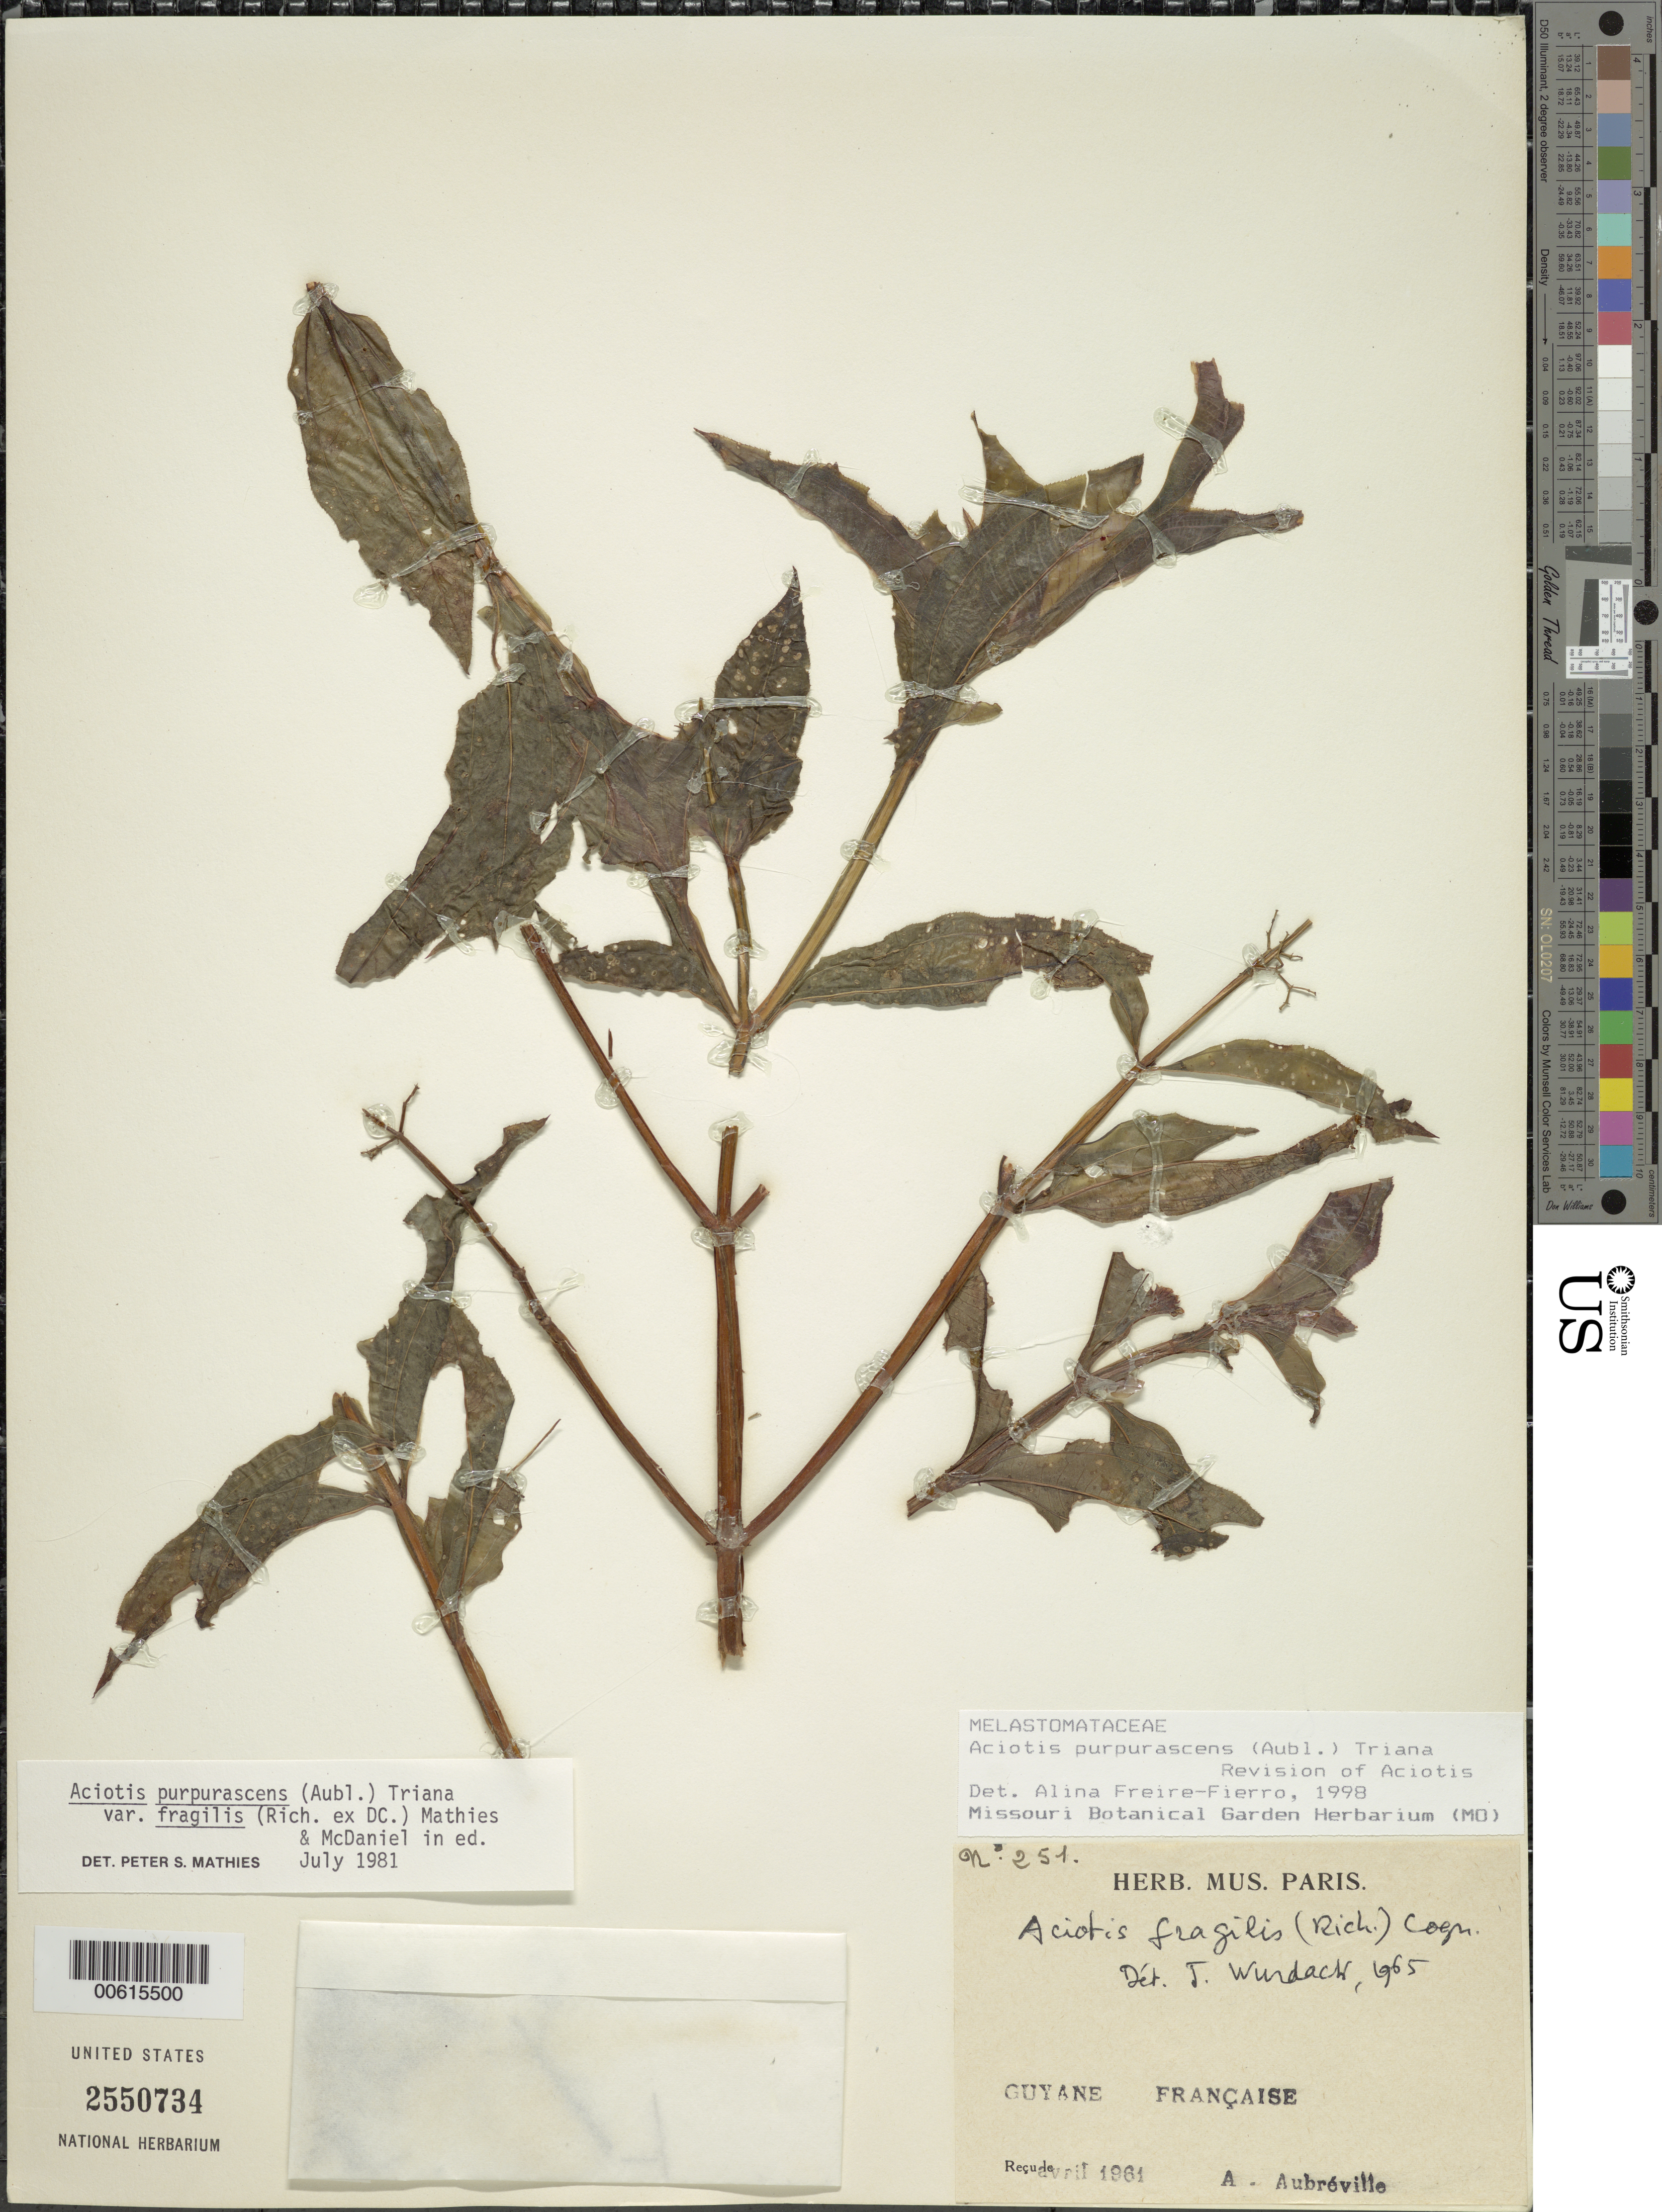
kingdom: Plantae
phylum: Tracheophyta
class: Magnoliopsida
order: Myrtales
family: Melastomataceae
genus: Aciotis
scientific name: Aciotis purpurascens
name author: (Aubl.) Triana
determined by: Freire-Fierro, A.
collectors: A. Aubréville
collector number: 251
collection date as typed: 15-Apr-61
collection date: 1961-04-15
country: French Guiana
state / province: Cayenne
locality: St. Laurent du Maroni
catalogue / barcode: US 2550734